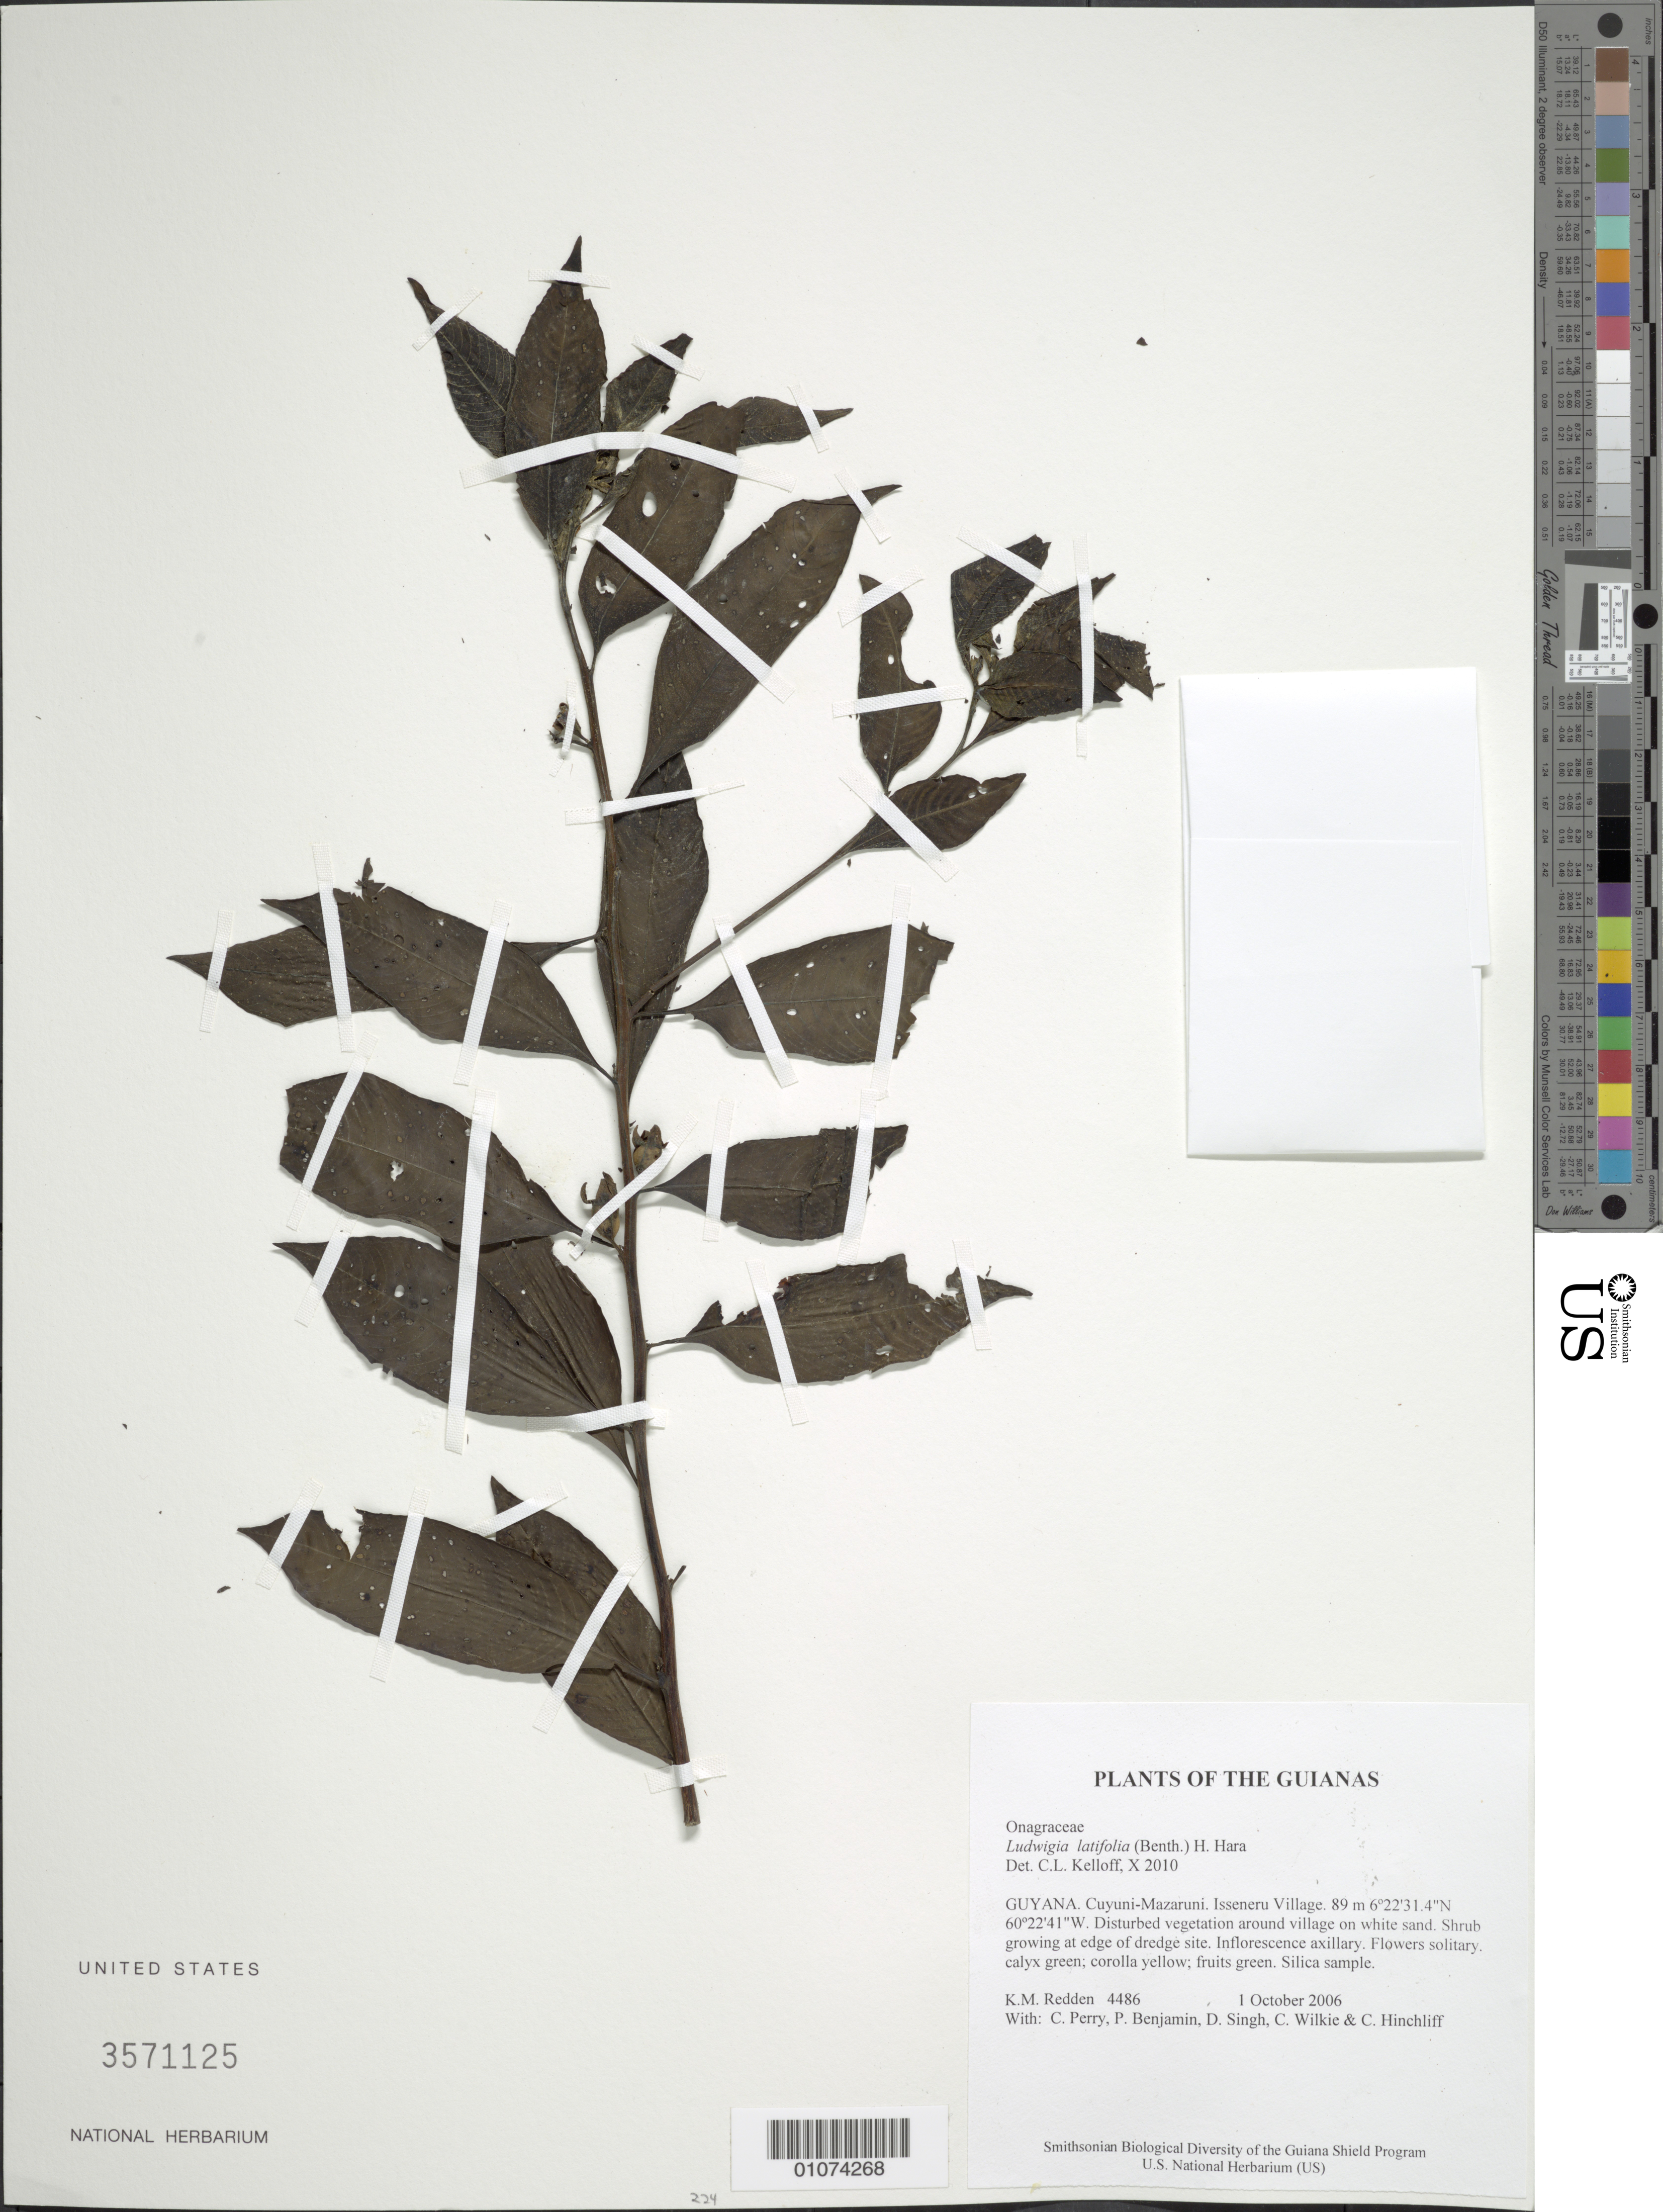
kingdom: Plantae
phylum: Tracheophyta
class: Magnoliopsida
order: Myrtales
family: Onagraceae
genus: Ludwigia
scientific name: Ludwigia latifolia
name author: (Benth.) H. Hara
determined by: Kelloff, Carol L., (US), Smithsonian Institution - National Museum of Natural History (UNITED STATES)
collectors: K. M. Redden, C. Perry, P. Benjamin, D. Singh, C. Wilkie & C. E. Hinchliff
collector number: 4486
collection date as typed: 1 October 2006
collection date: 2006-10-01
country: Guyana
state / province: Cuyuni-Mazaruni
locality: Isseneru Village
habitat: Disturbed vegetation around village on white sand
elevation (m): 89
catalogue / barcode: US 3571125